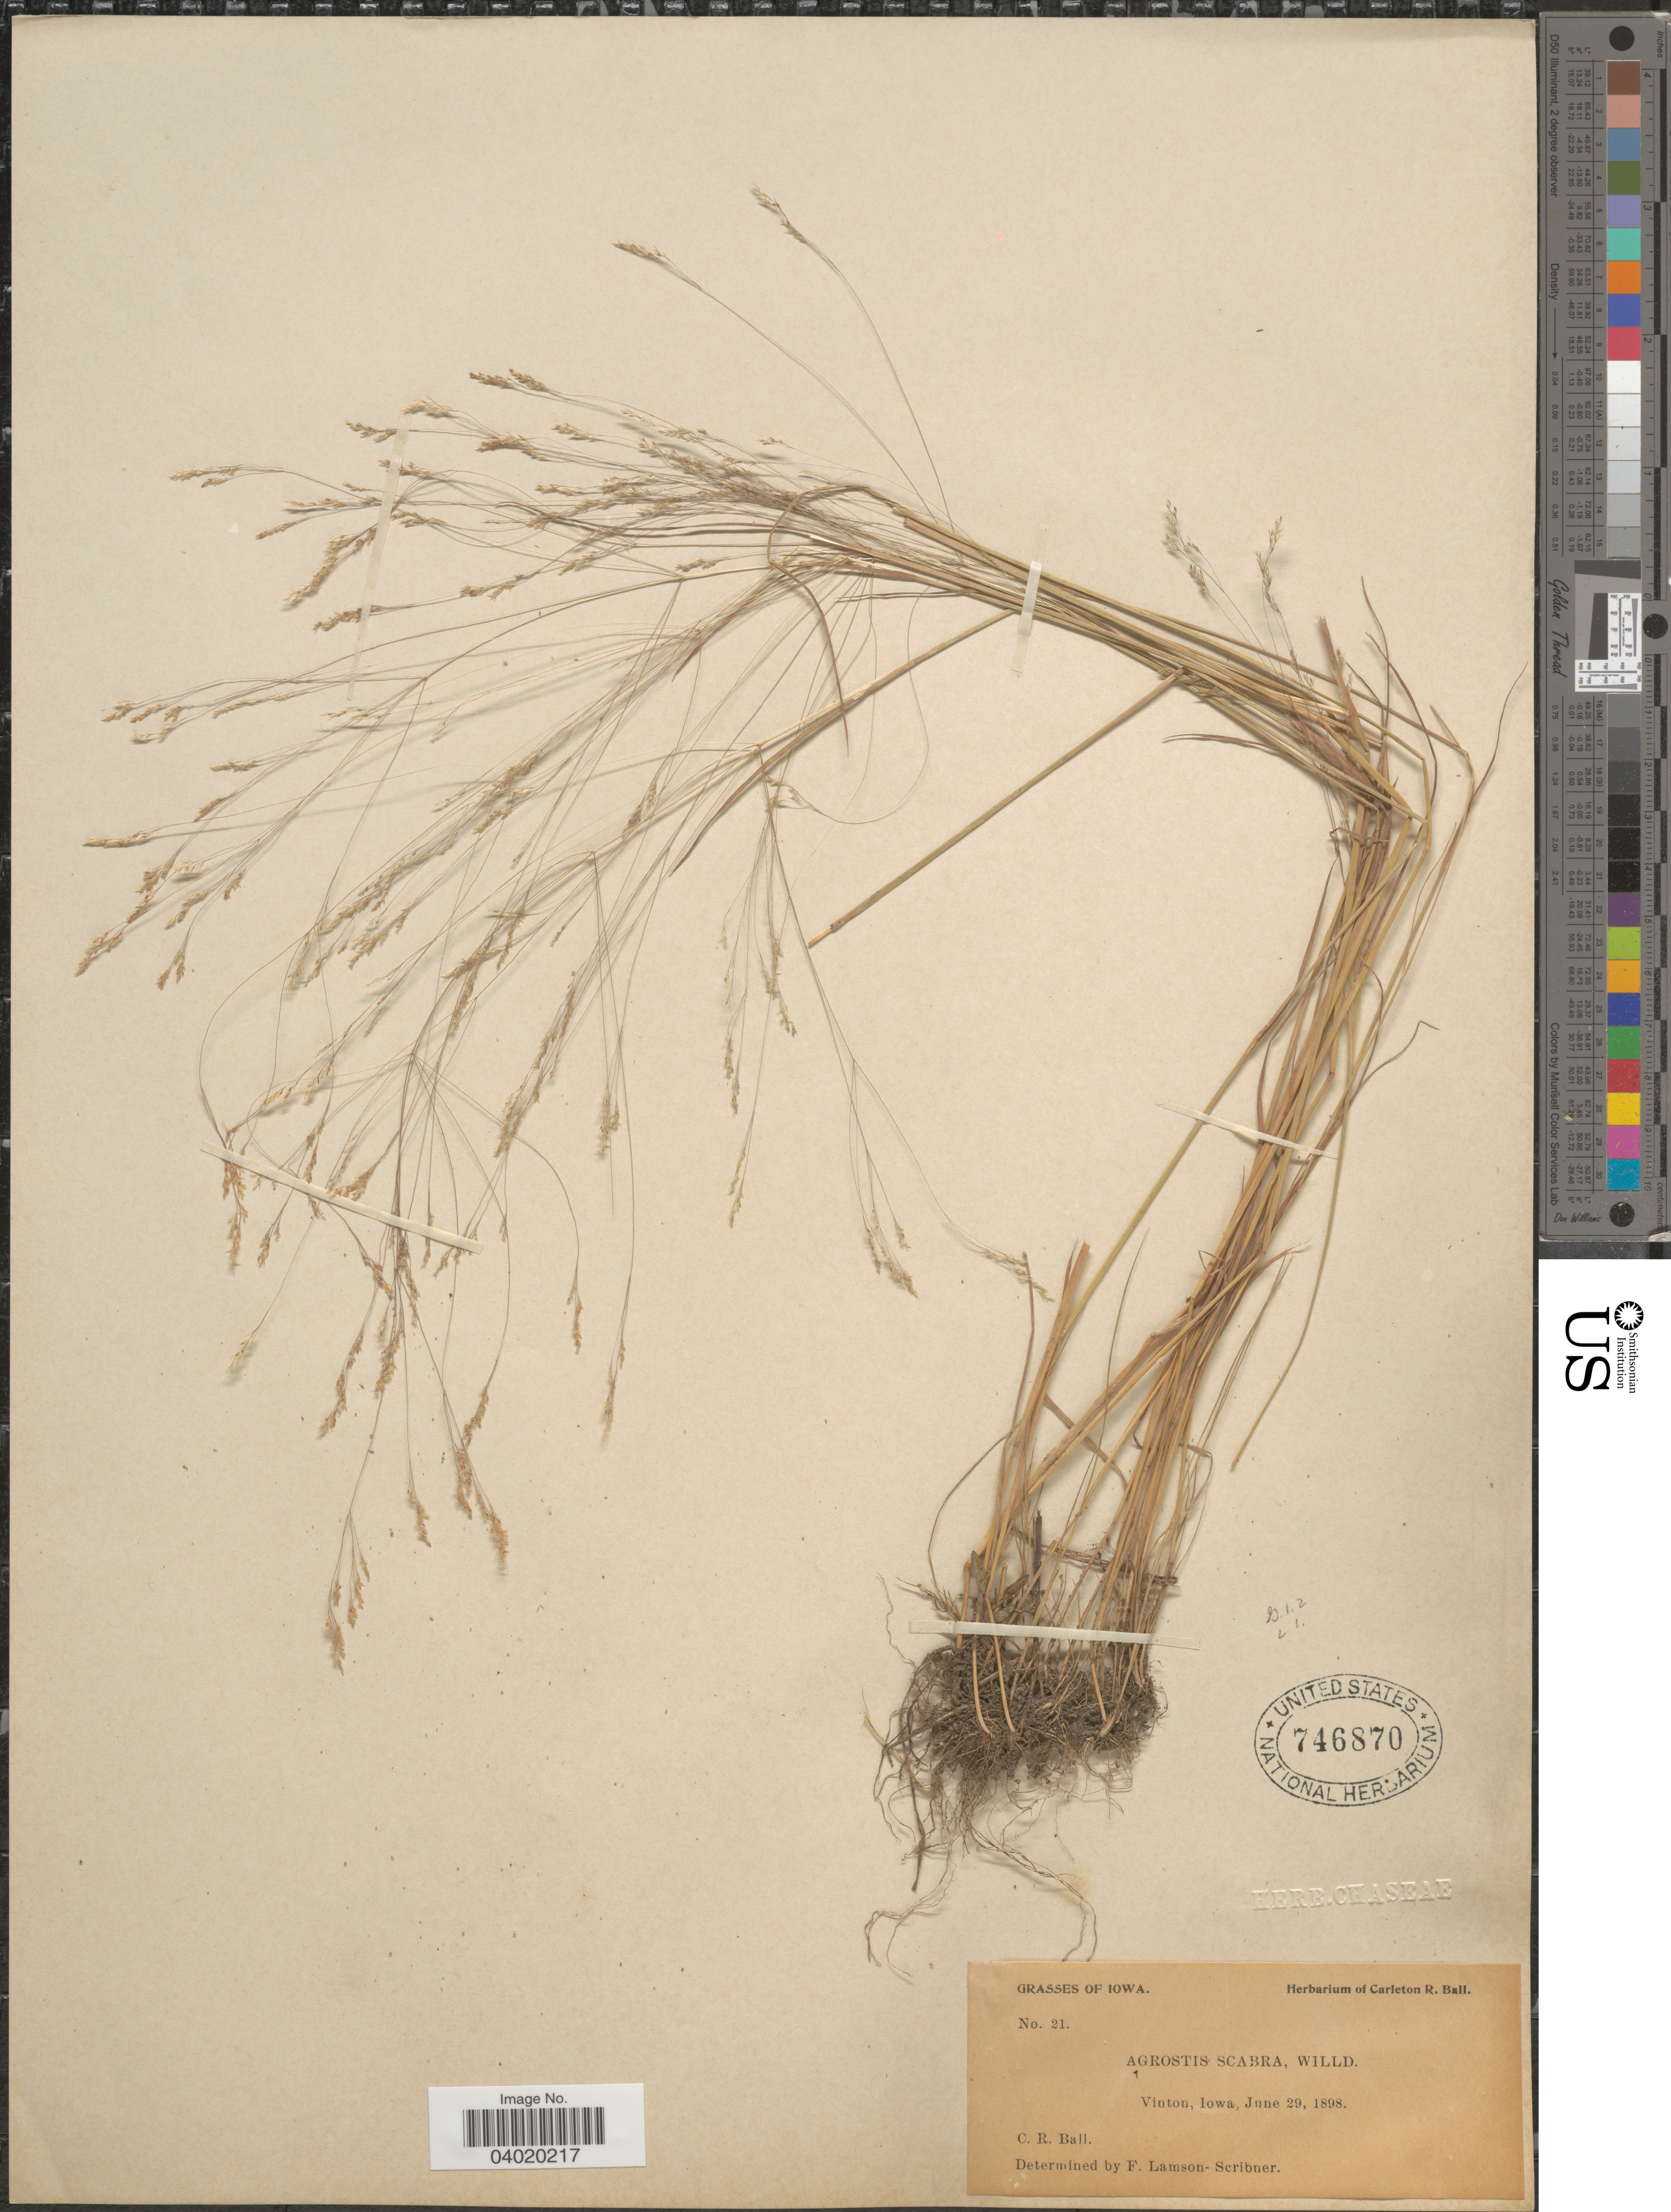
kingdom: Plantae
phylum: Tracheophyta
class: Liliopsida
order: Poales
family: Poaceae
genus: Agrostis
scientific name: Agrostis hyemalis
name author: (Walter) Britton et al.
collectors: C. R. Ball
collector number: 21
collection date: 1898-06-29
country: United States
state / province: Iowa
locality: Vinton.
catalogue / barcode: US 746870